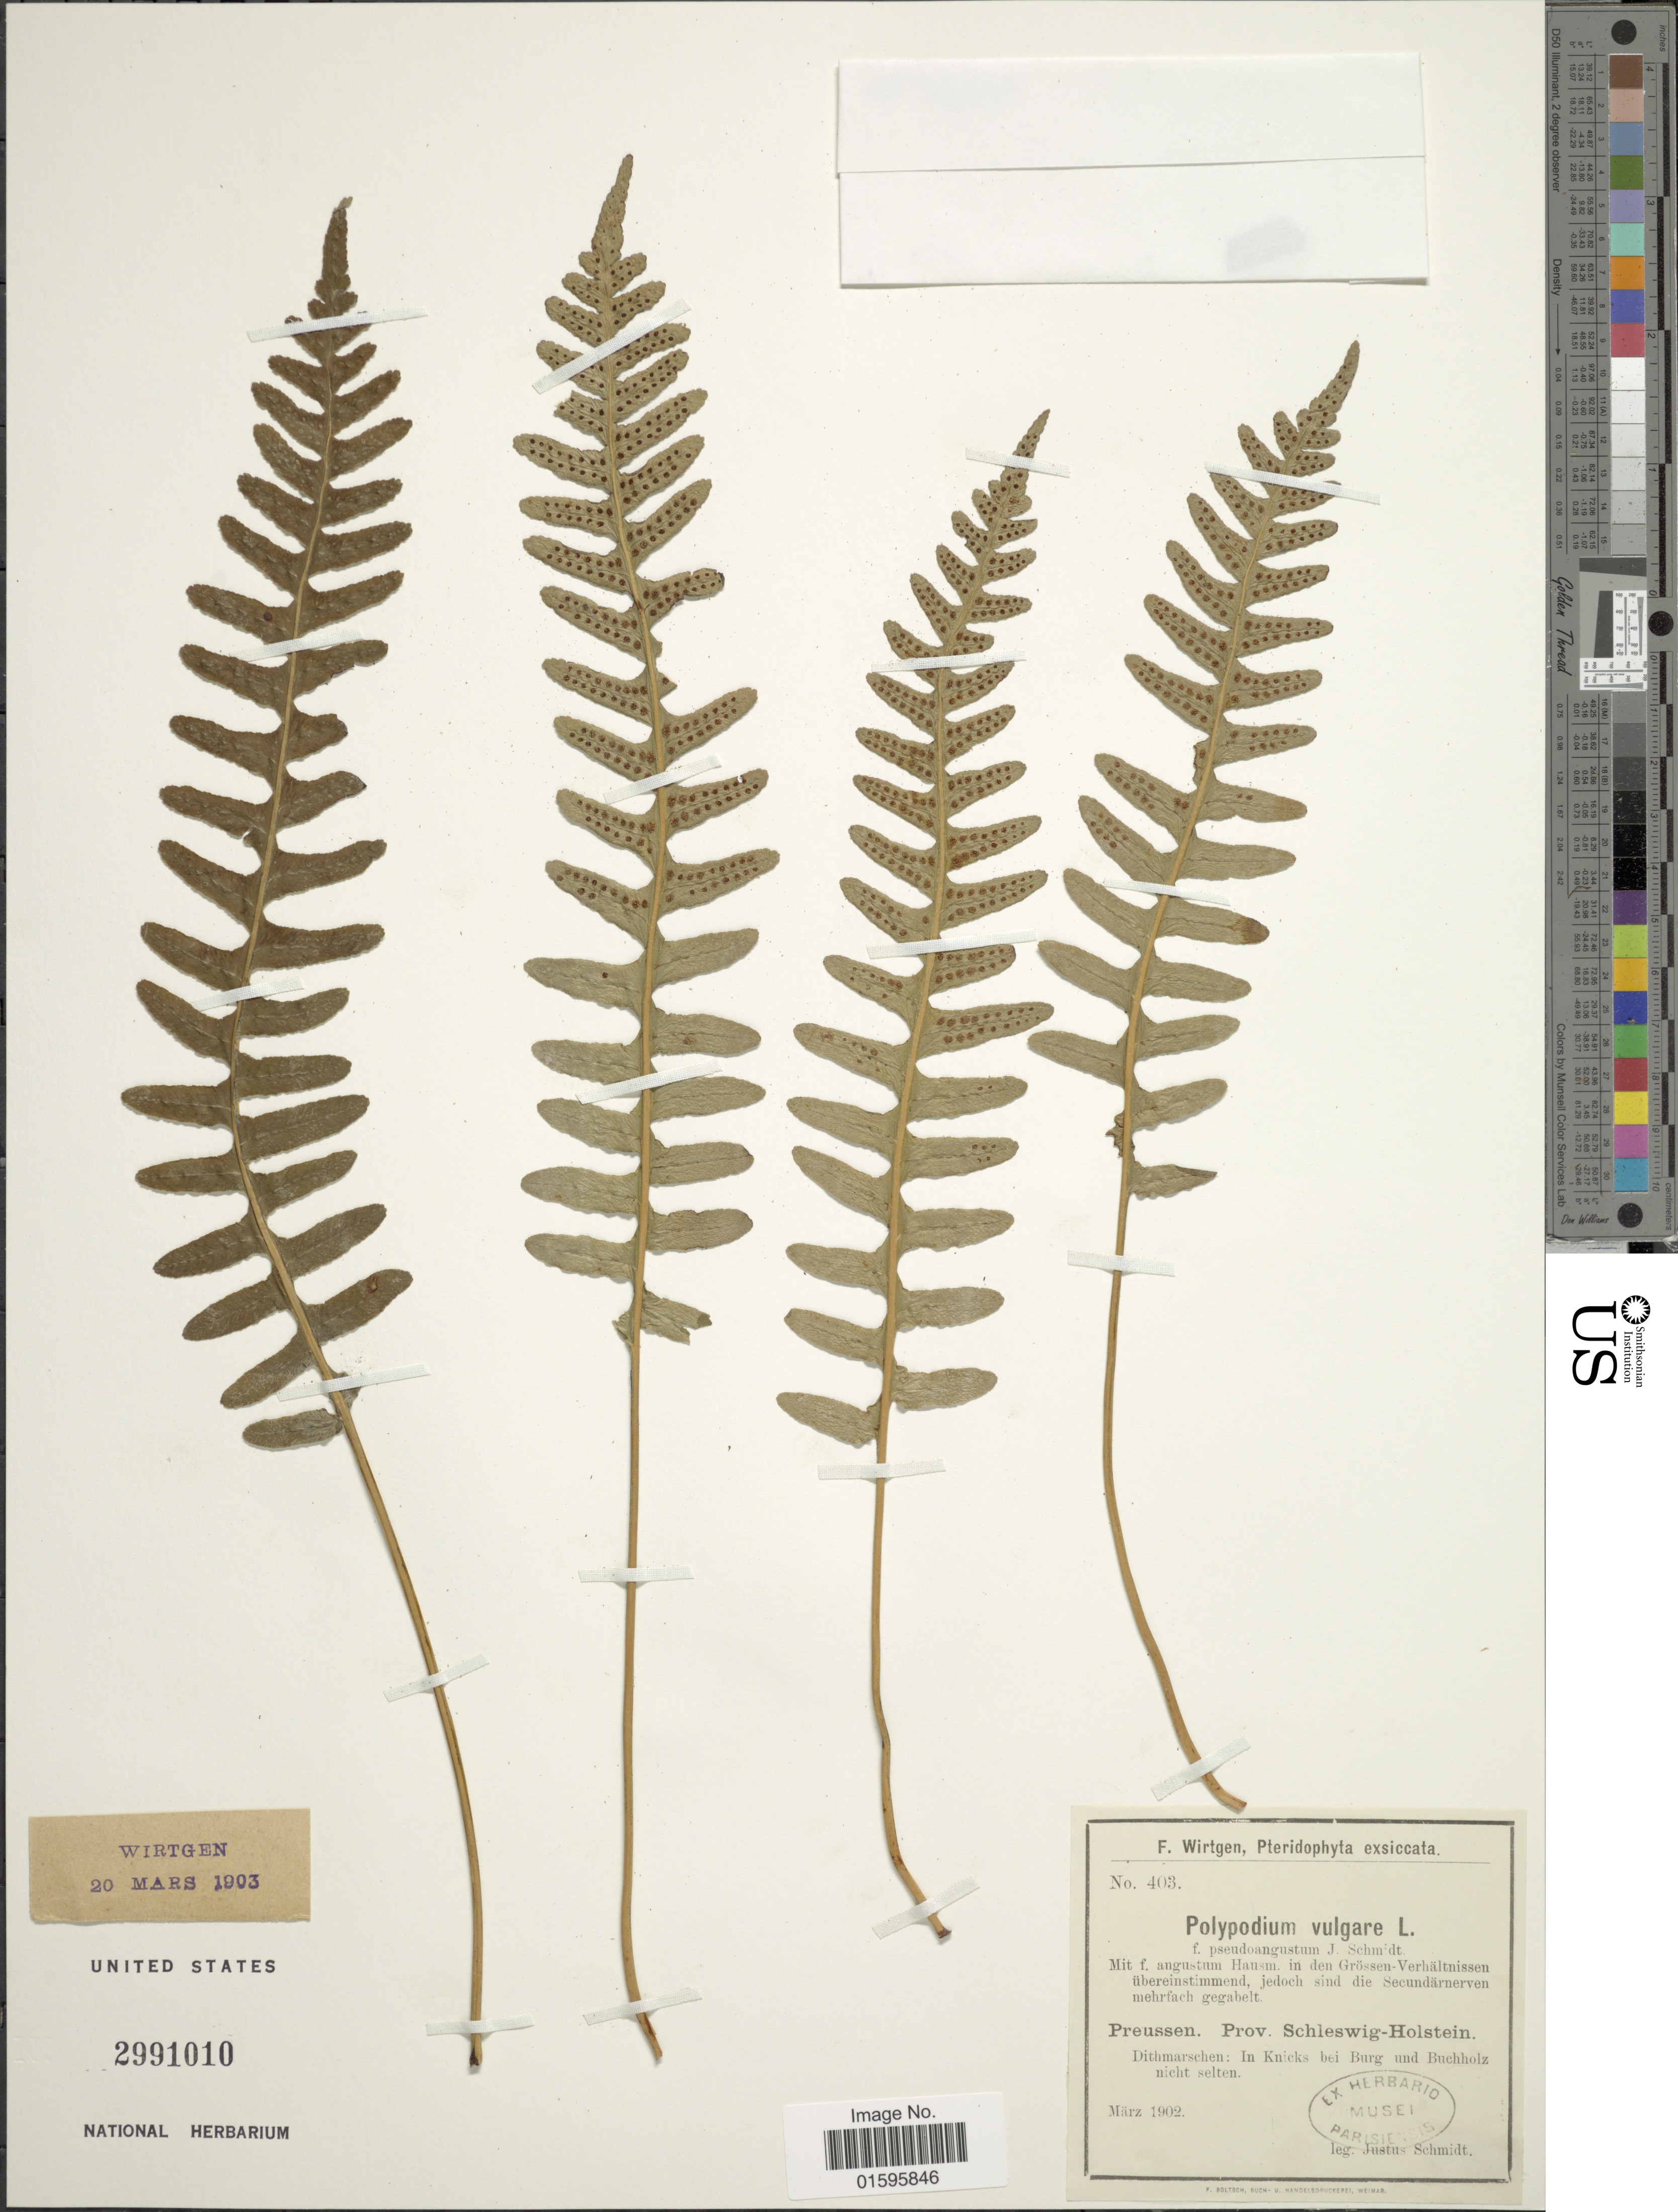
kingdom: Plantae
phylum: Tracheophyta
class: Polypodiopsida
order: Polypodiales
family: Polypodiaceae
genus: Polypodium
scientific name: Polypodium vulgare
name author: L.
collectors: J. Schmidt & F. Wirtgen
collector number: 403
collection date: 1902-03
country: Germany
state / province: Schleswig-Holstein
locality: Preussen, Prov. Schleswig-Holstein, Dithmarschen: in knicks bei Burg und Buchholz nicht selten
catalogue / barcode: US 2991010